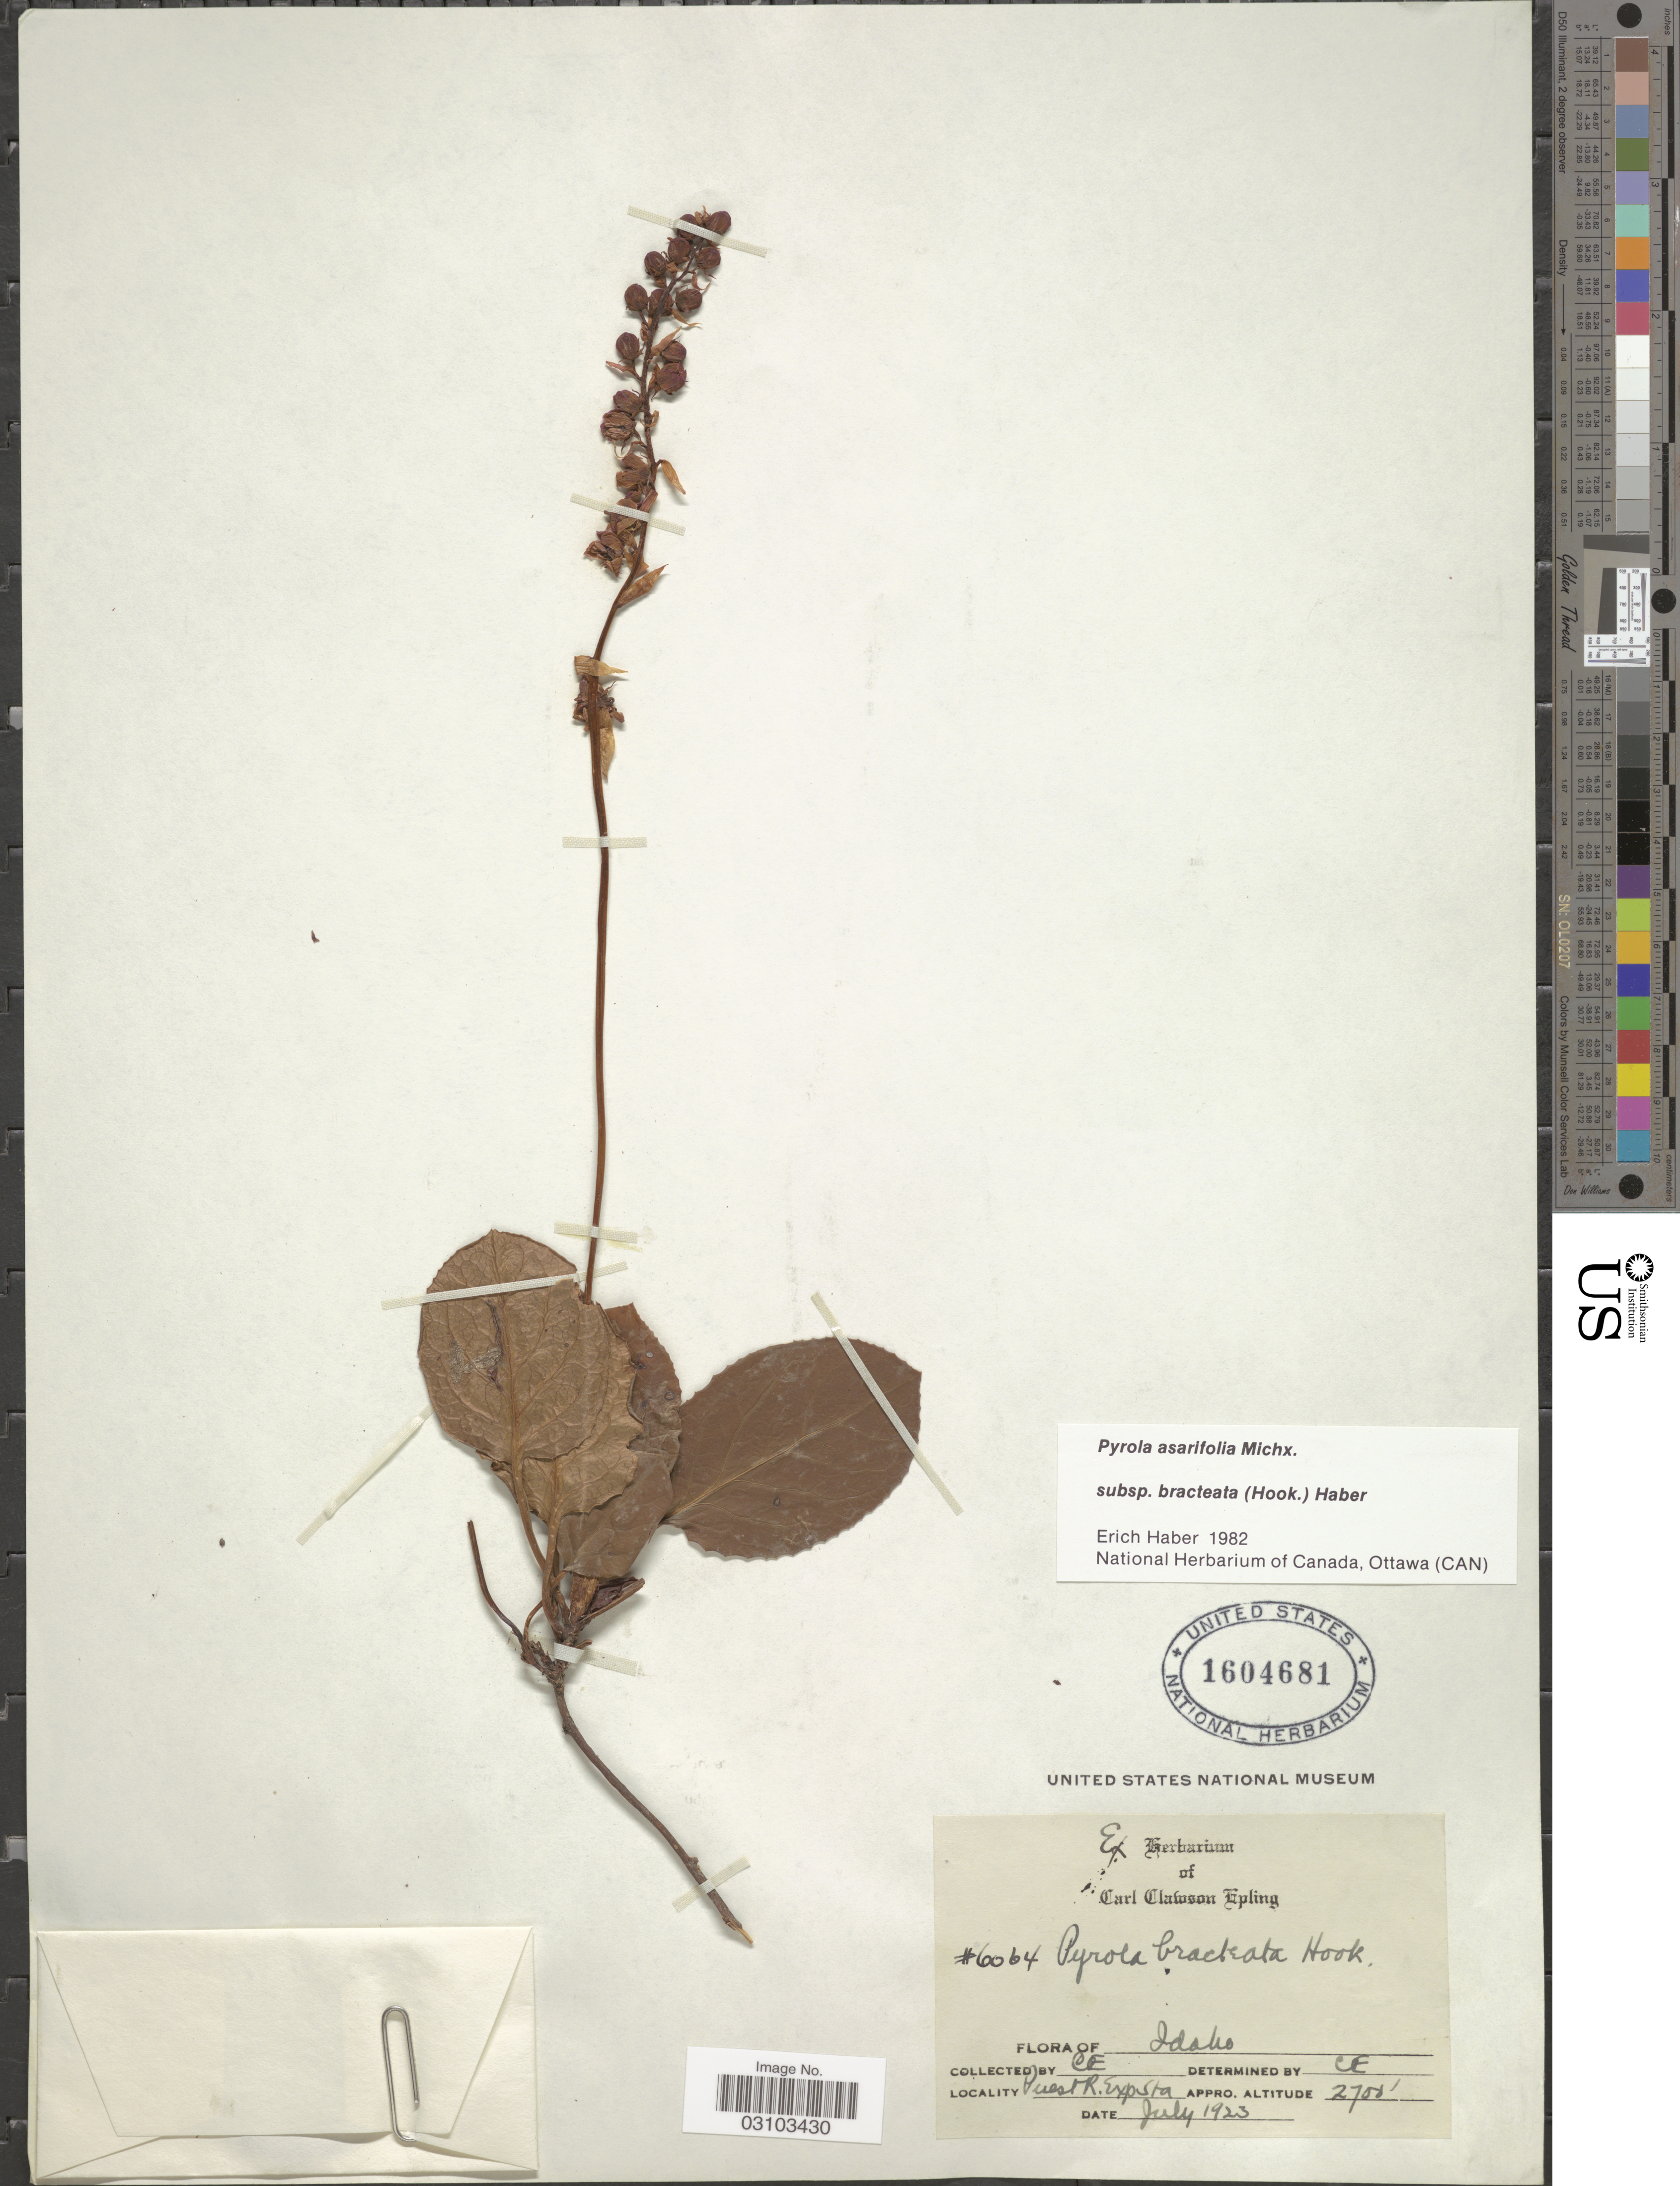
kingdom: Plantae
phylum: Tracheophyta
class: Magnoliopsida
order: Ericales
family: Ericaceae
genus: Pyrola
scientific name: Pyrola asarifolia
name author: Michx.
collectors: C. C. Epling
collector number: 6064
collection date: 1923-07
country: United States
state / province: Idaho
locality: Priest R. Exp. Sta.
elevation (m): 823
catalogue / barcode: US 1604681